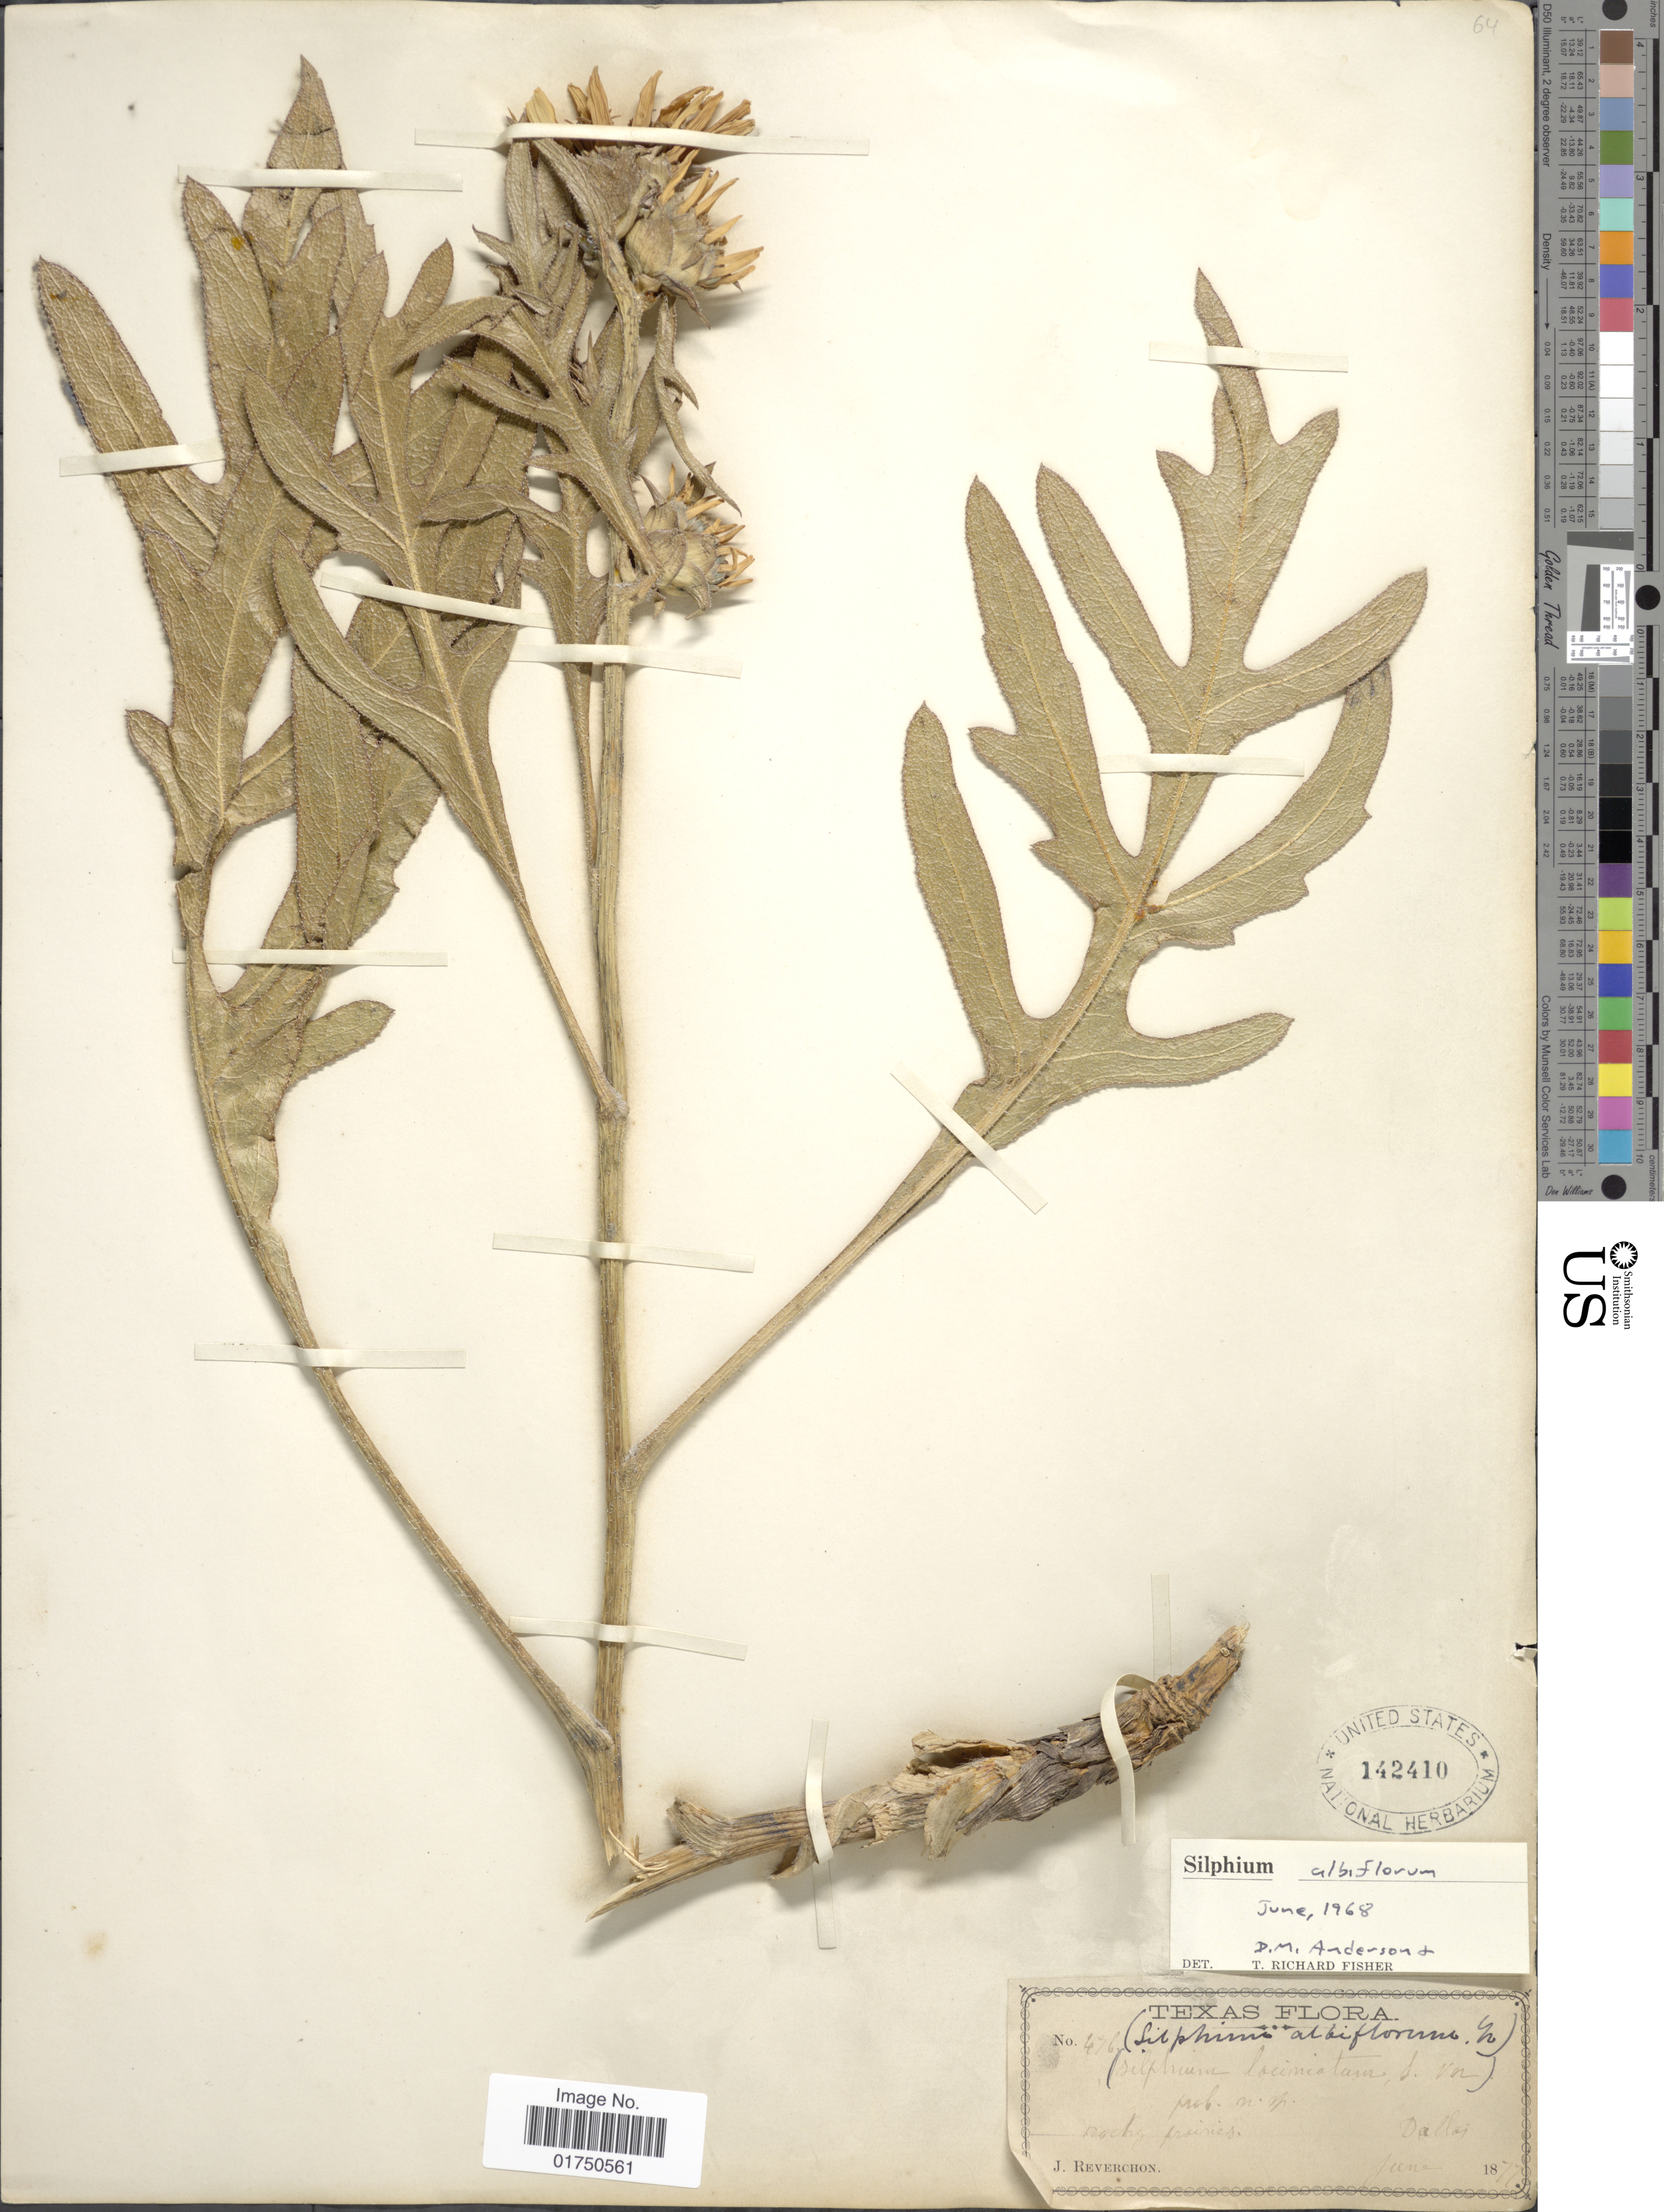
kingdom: Plantae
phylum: Tracheophyta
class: Magnoliopsida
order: Asterales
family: Asteraceae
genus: Silphium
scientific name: Silphium albiflorum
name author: A. Gray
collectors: J. Reverchon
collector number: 476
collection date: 1877-06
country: United States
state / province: Texas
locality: Rocky prairies, Dallas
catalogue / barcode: US 142410